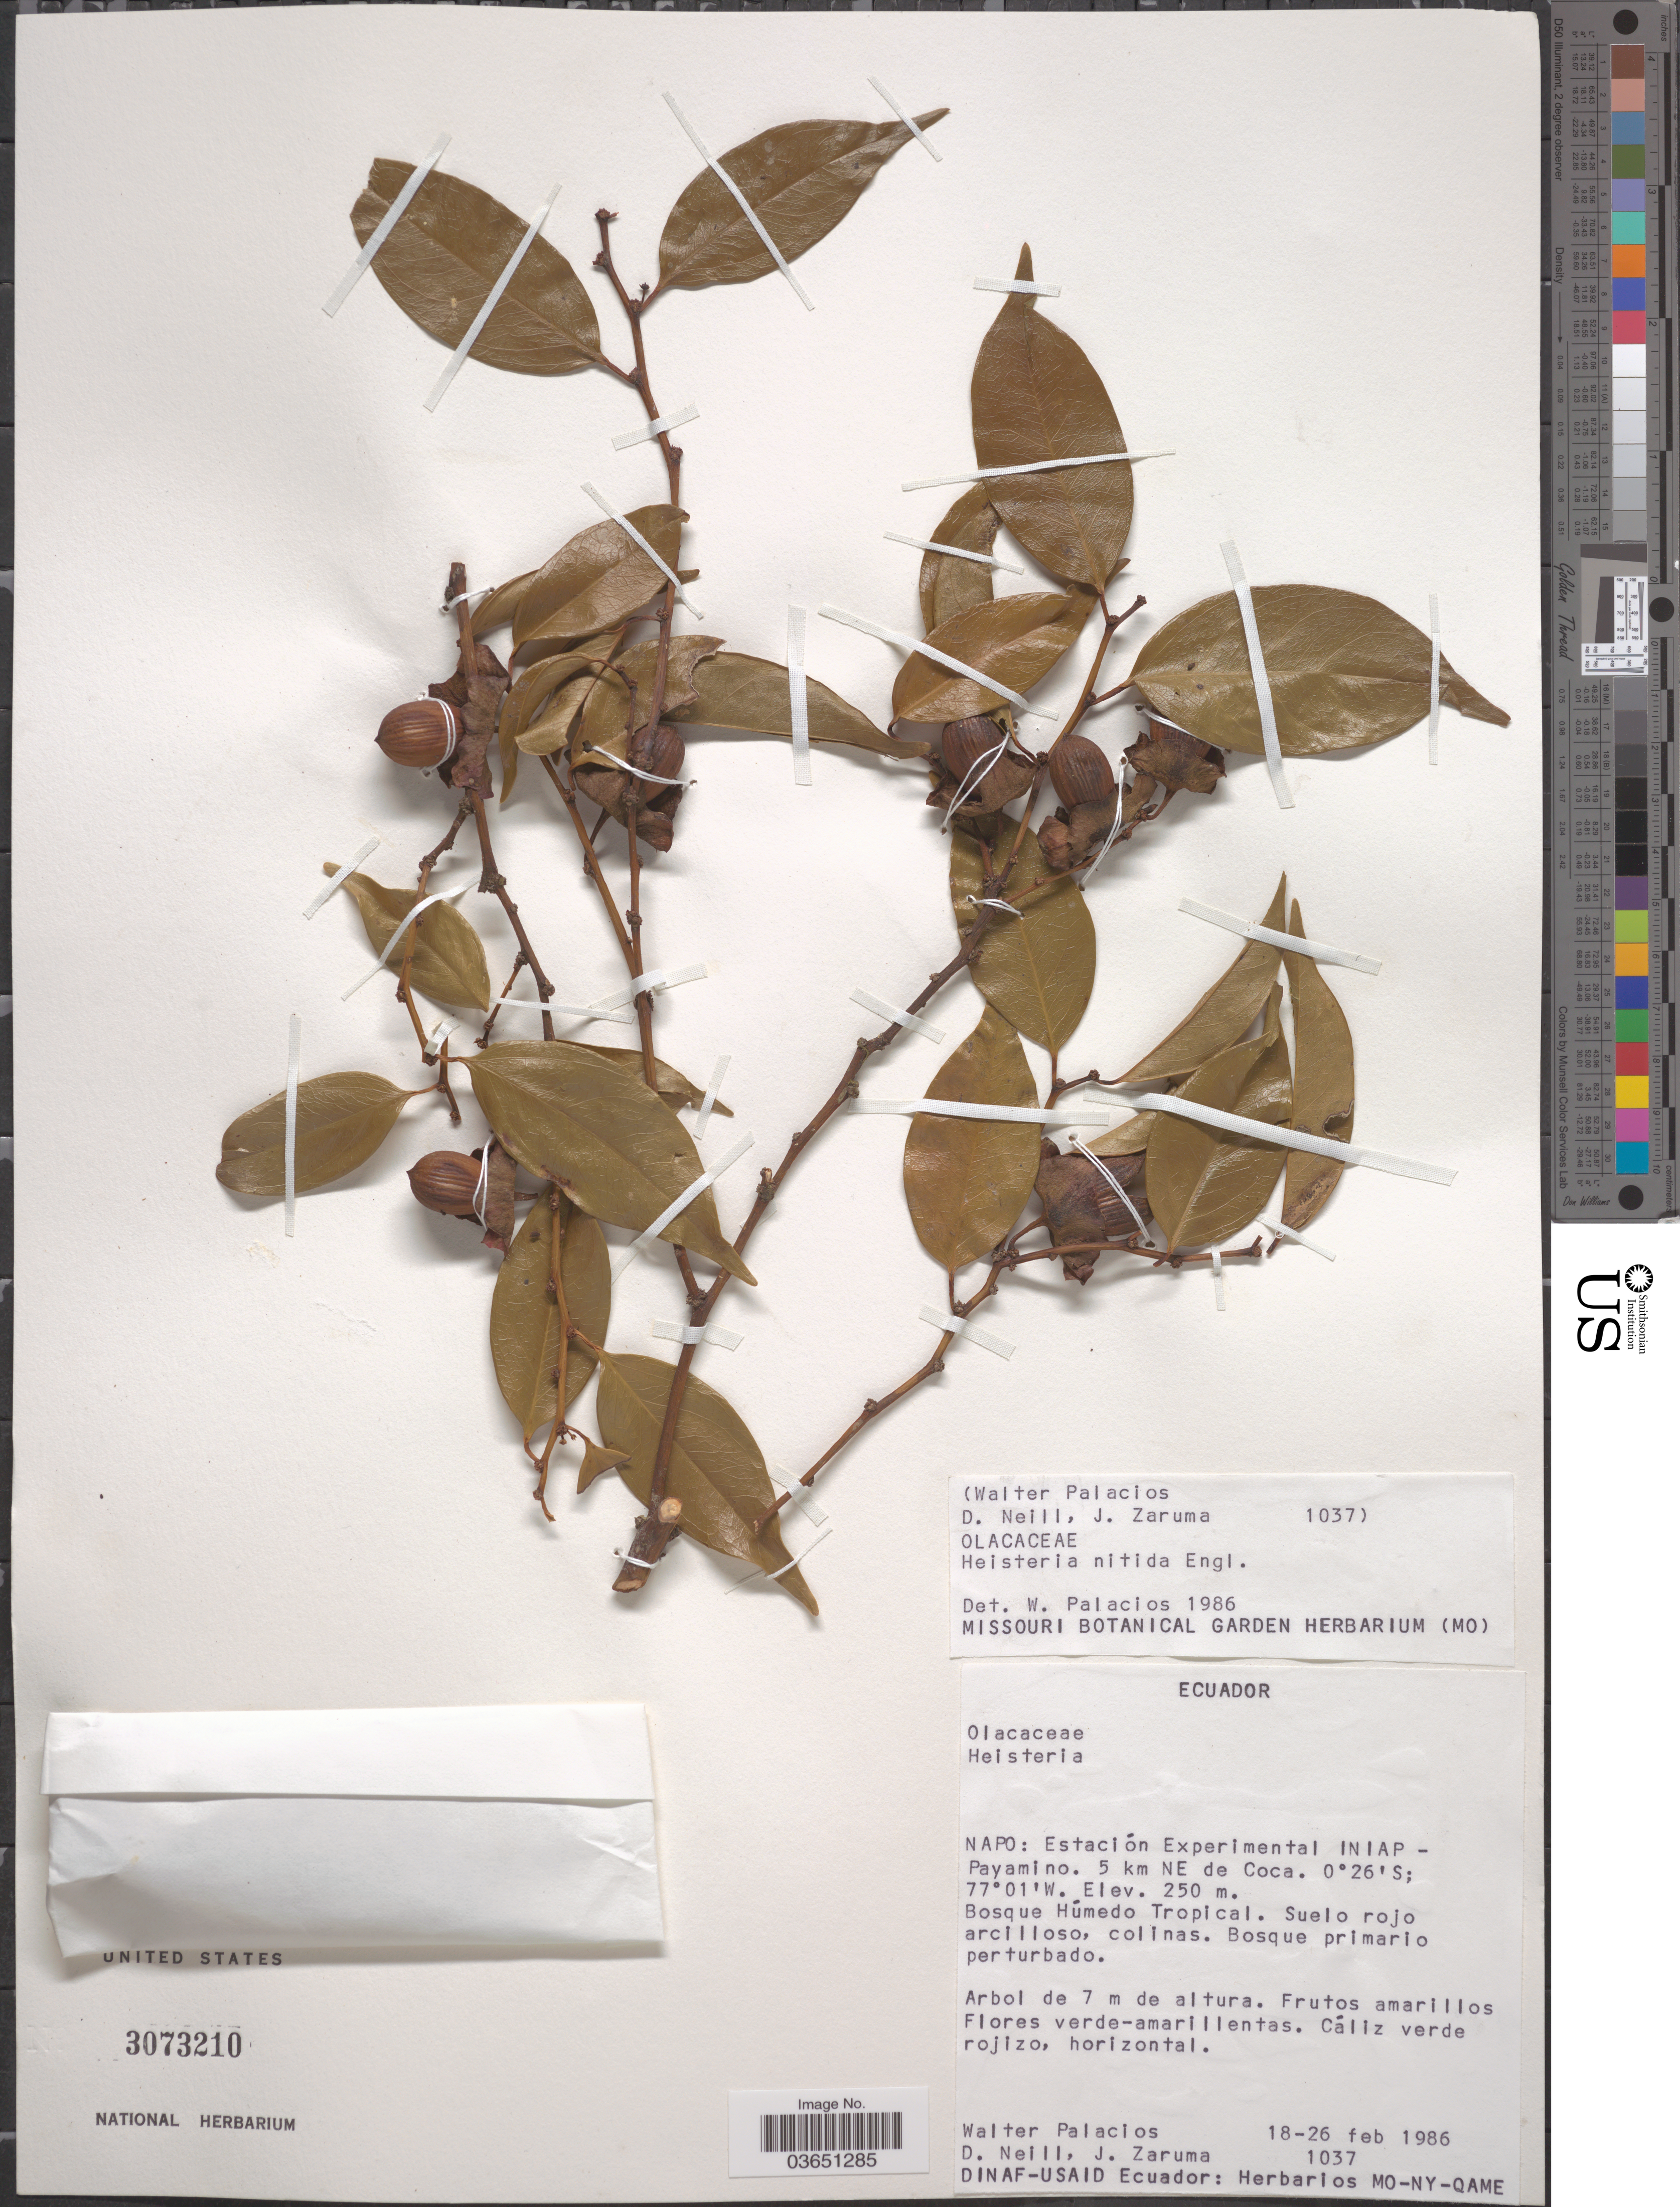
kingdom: Plantae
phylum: Tracheophyta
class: Magnoliopsida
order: Santalales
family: Erythropalaceae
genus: Heisteria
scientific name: Heisteria nitida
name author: Engl.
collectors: W. Palacios, D. Neill & J. Zaruma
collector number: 1037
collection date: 1986-02-18/1986-02-26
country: Ecuador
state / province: Napo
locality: Estación Experimental INIAP-Payamino. 5 km NE de Coca.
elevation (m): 250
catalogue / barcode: US 3073210